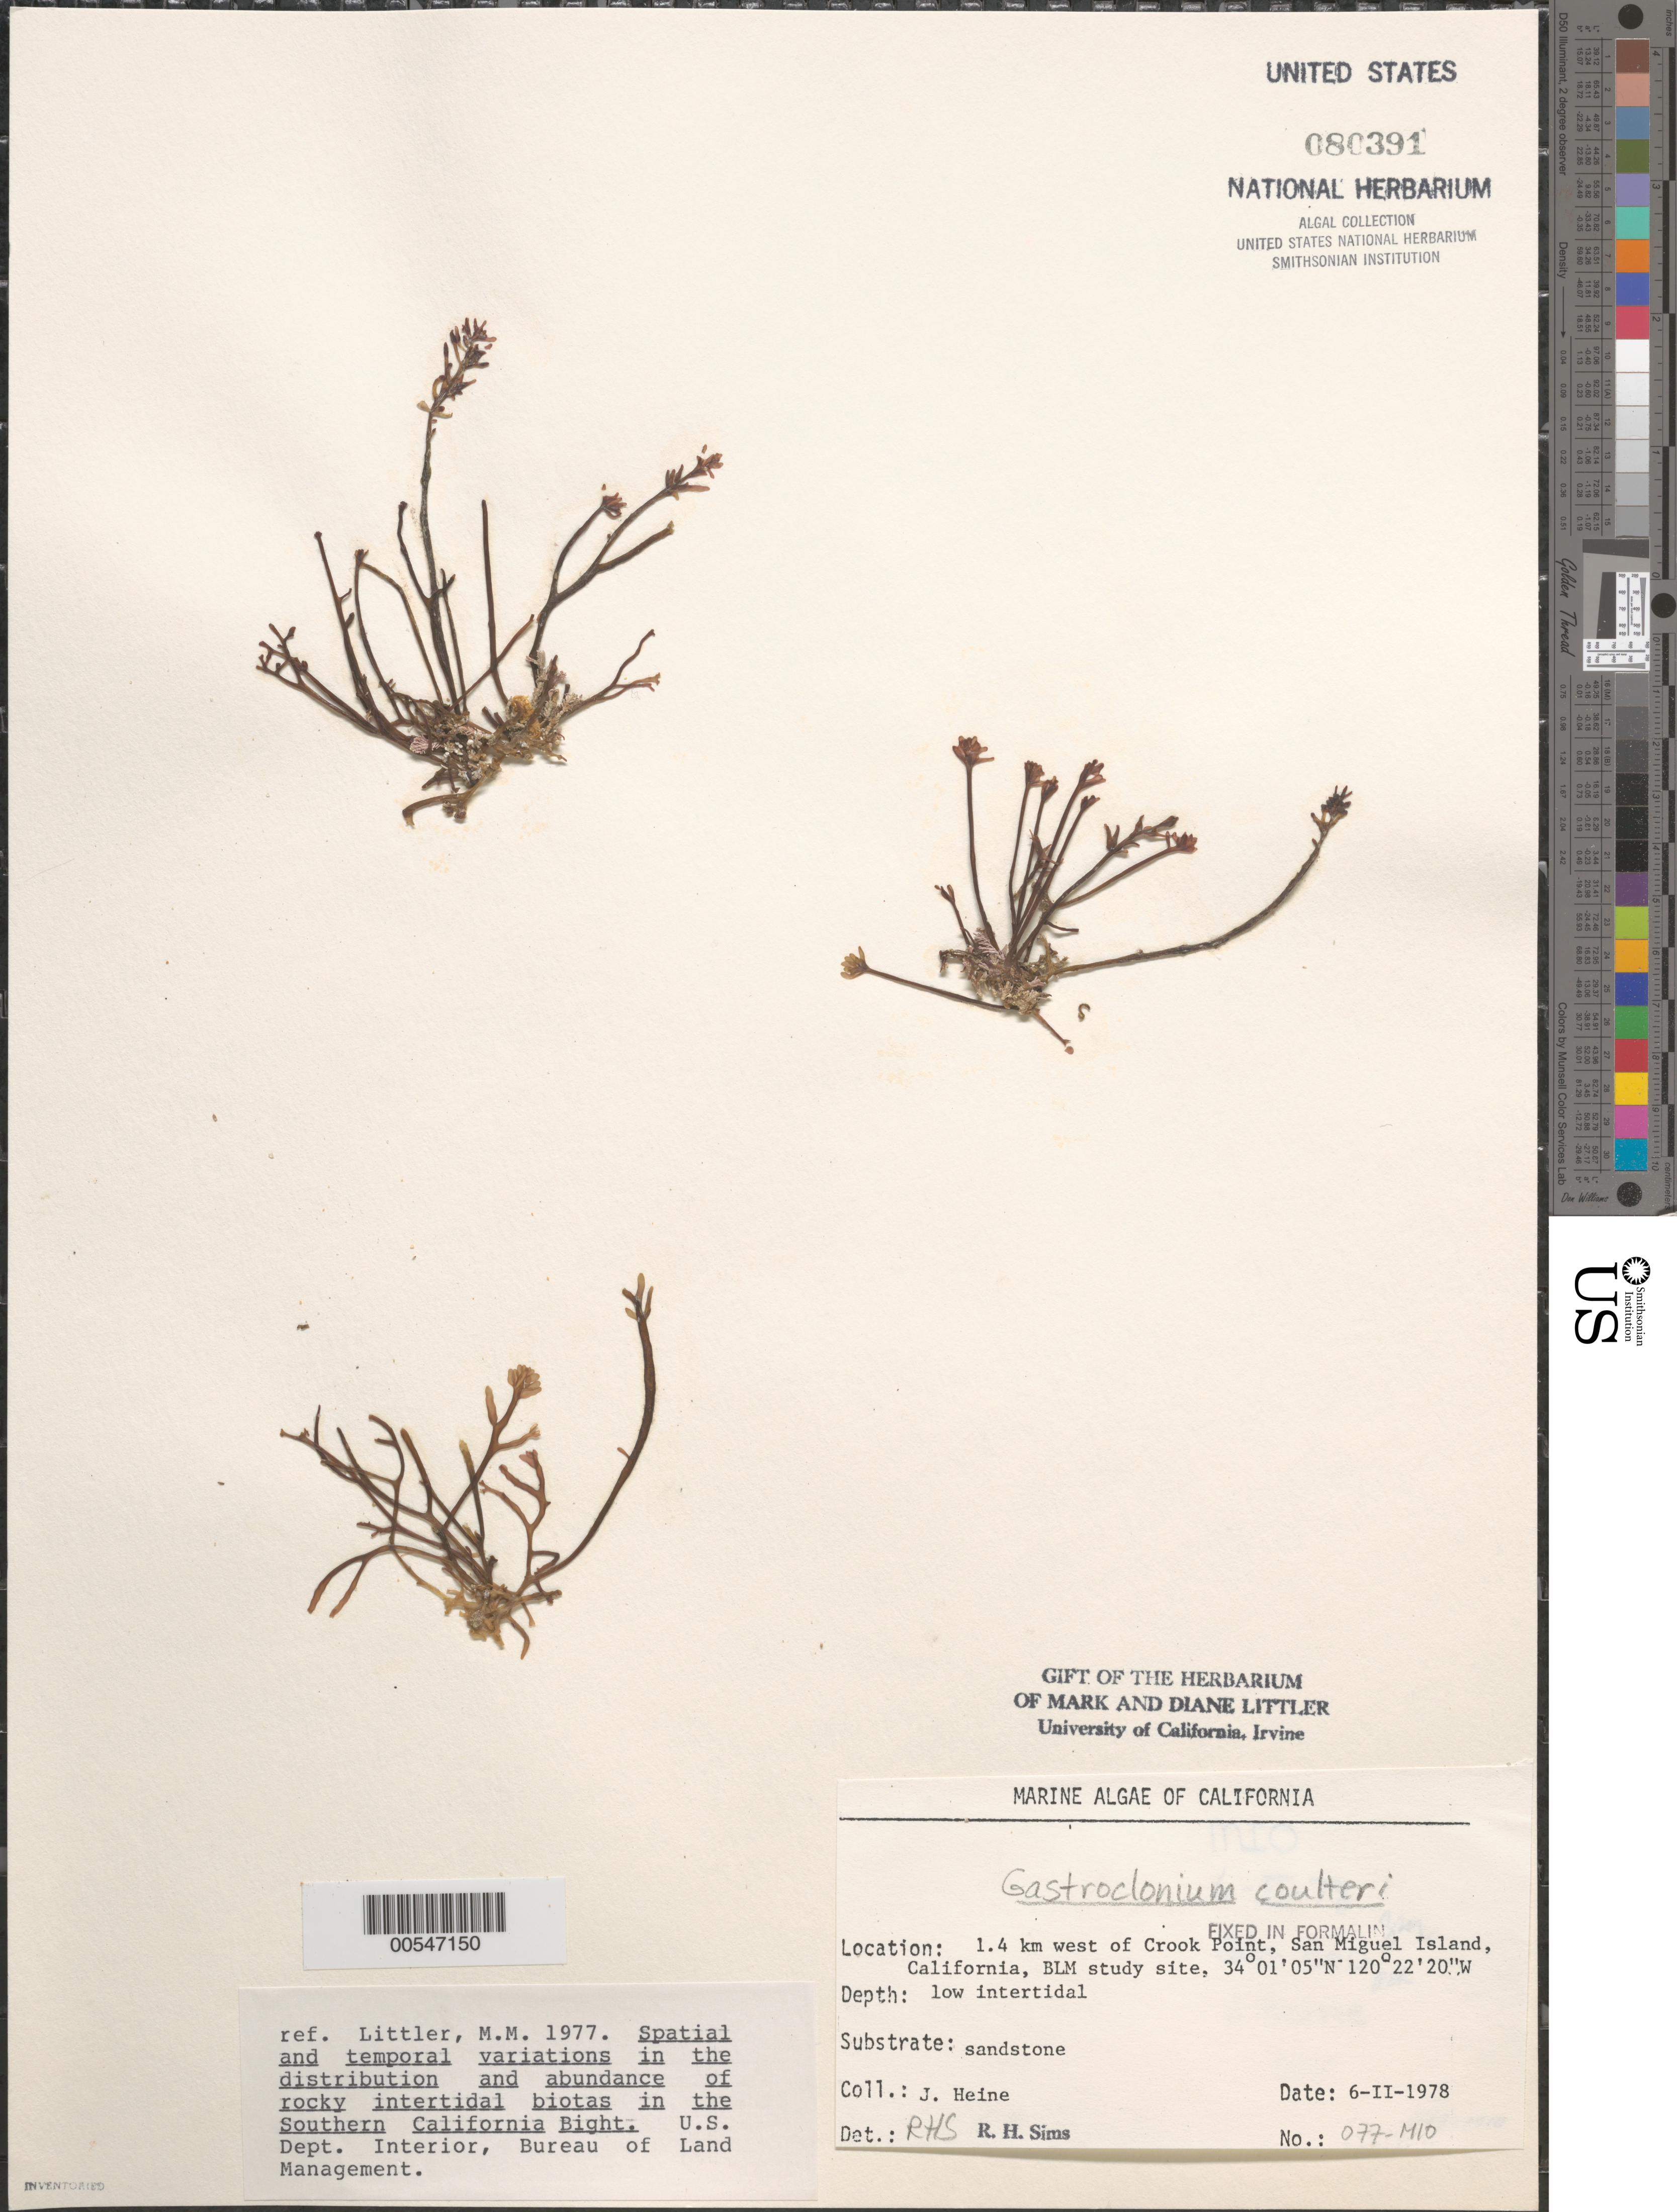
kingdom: Plantae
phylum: Rhodophyta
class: Florideophyceae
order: Rhodymeniales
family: Champiaceae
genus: Neogastroclonium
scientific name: Neogastroclonium subarticulatum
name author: (Turner) L. Le Gall et al.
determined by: Algae name updating Project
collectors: J. W. Heine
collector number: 077-mio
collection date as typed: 06 Feb 1978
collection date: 1978-02-06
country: United States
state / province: California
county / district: Santa Barbara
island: San Miguel Island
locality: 1.4 km north of Crook Point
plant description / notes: BLM-SOCALBIGHT Rocky Intertidal Survey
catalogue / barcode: US 80391